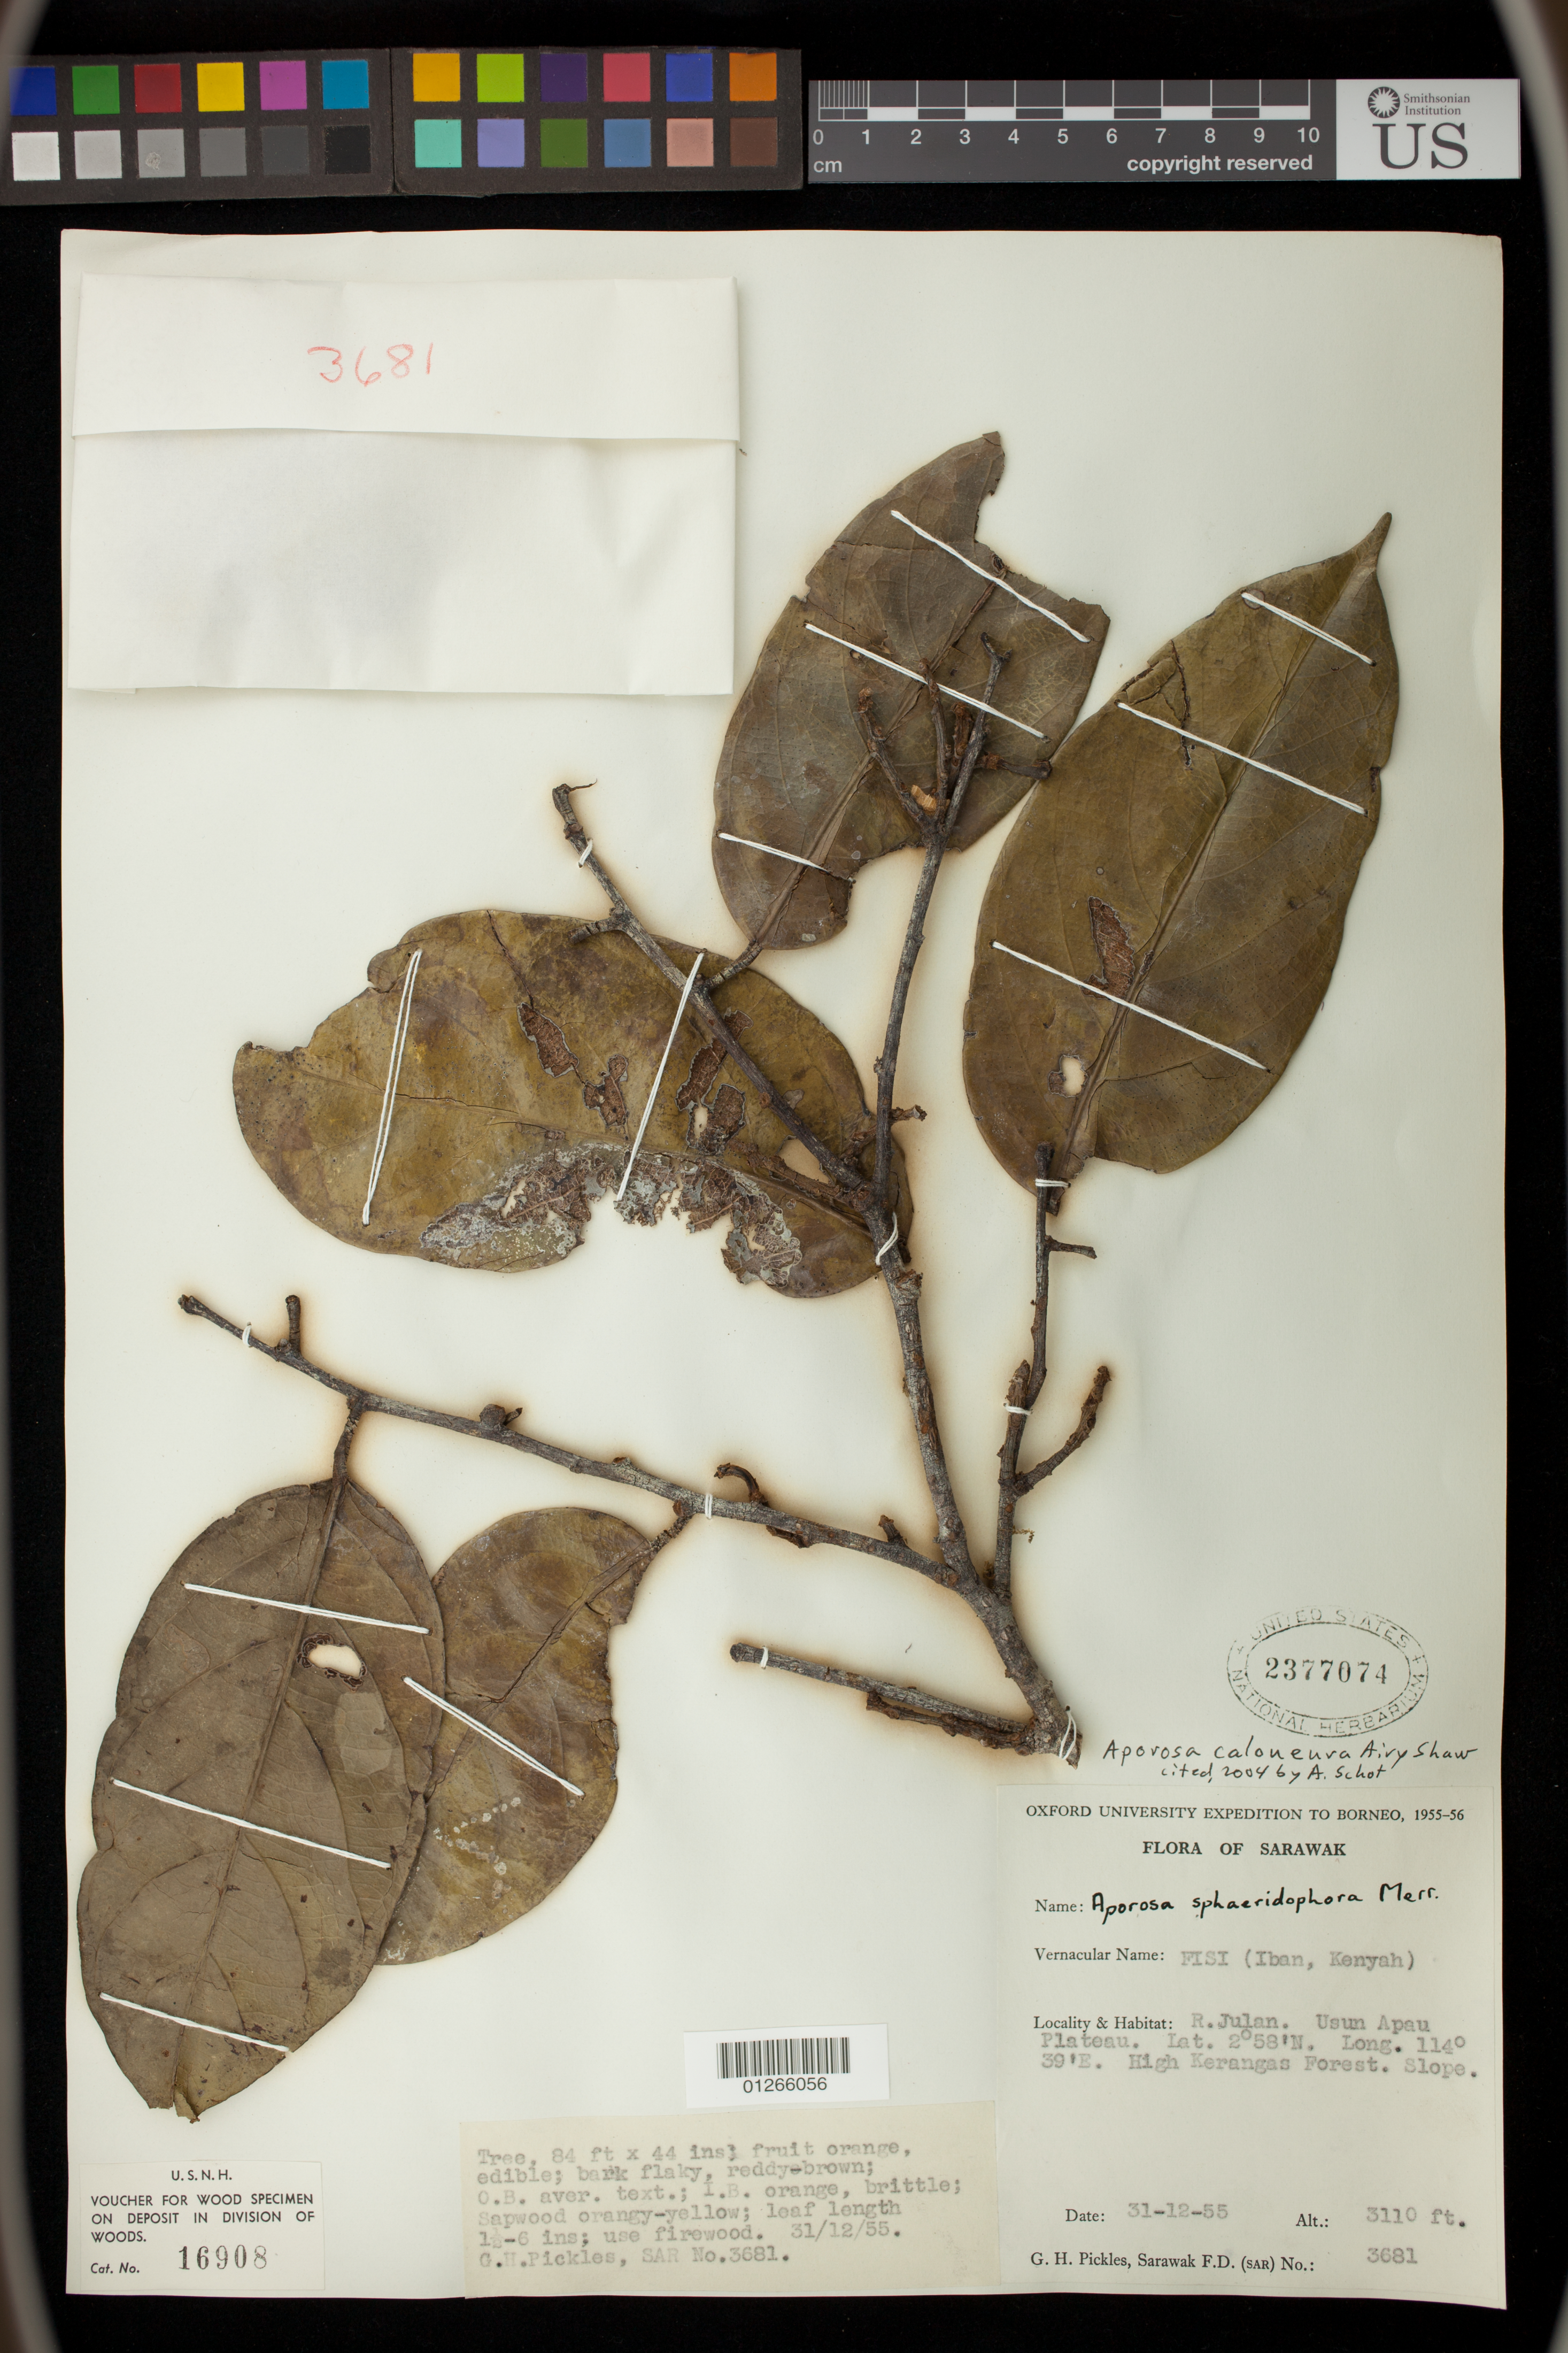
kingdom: Plantae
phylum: Tracheophyta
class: Magnoliopsida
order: Malpighiales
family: Phyllanthaceae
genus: Aporosa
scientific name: Aporosa caloneura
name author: Airy Shaw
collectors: G. Pickles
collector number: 3681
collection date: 1955-12-31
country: Malaysia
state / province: Sarawak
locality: R.Julan. Usun Apau Plateau.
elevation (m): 948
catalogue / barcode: US 2377074